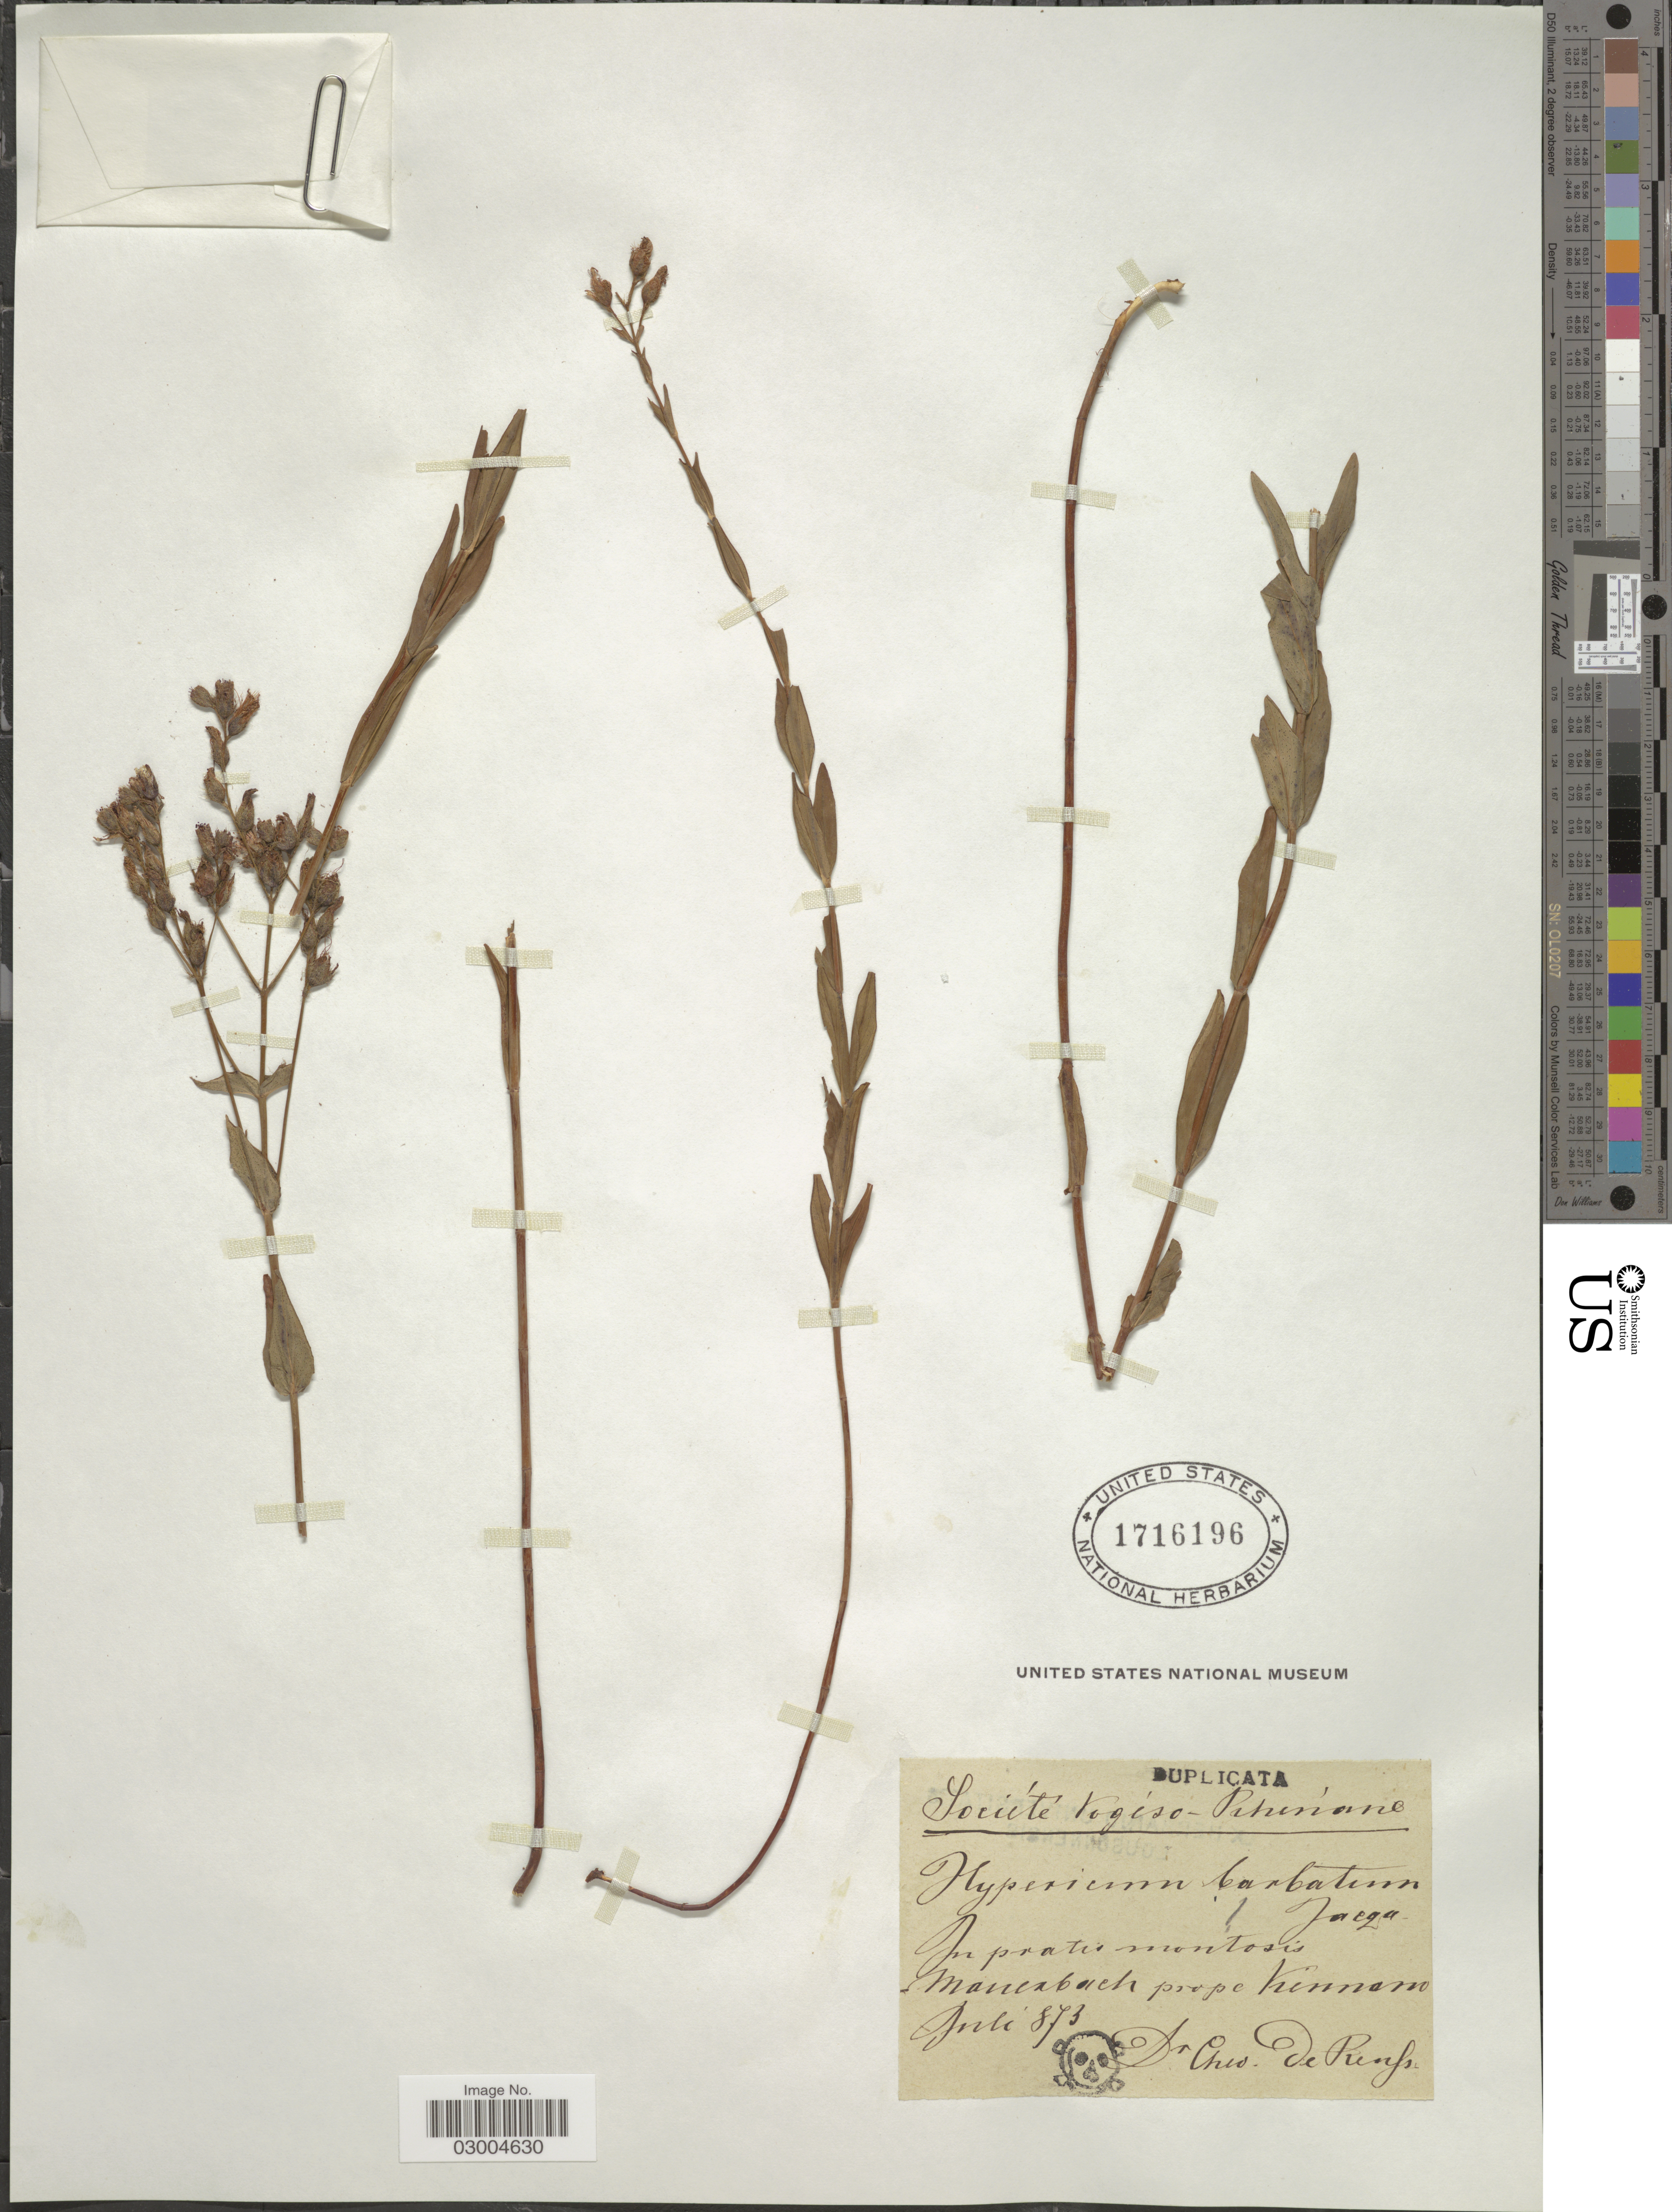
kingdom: Plantae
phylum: Tracheophyta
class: Magnoliopsida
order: Malpighiales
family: Hypericaceae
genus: Hypericum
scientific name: Hypericum barbatum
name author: Jacq.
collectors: C. De Prenss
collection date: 1873-07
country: Austria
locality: Société Vogíso-Rhenáne. Mauerbach prope Viennano.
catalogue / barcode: US 1716196